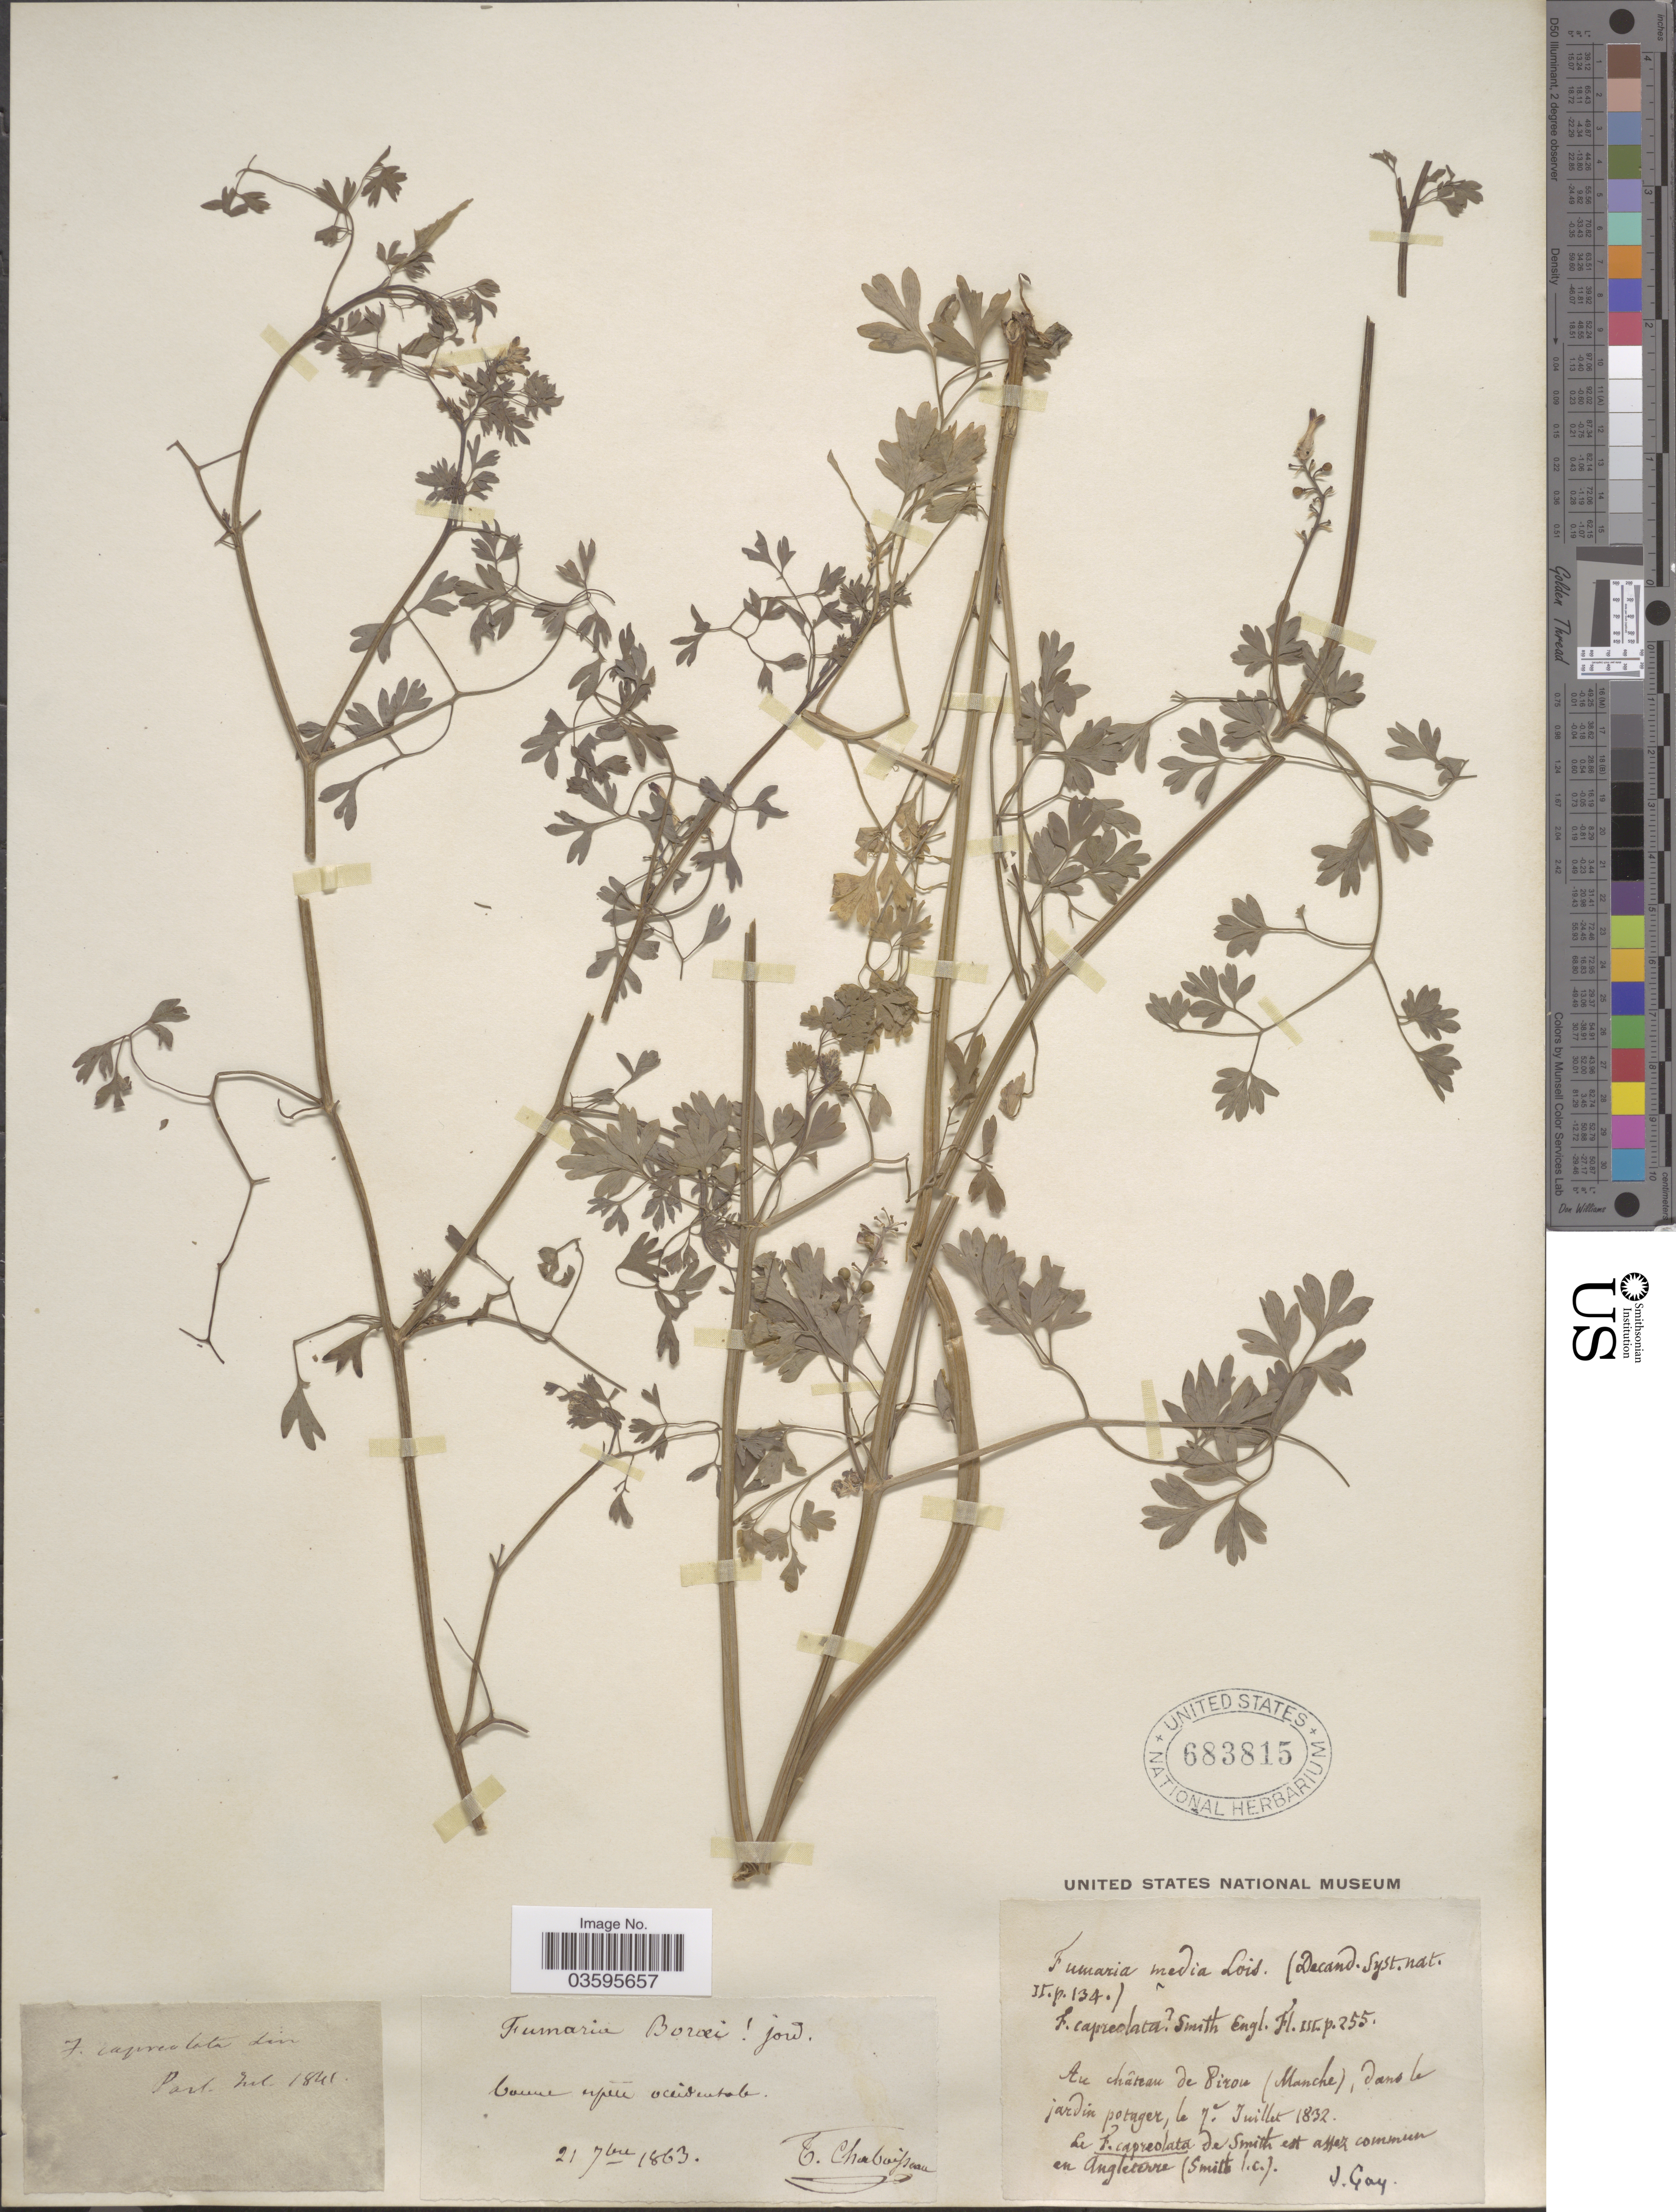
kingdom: Plantae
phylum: Tracheophyta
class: Magnoliopsida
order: Ranunculales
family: Papaveraceae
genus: Fumaria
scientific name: Fumaria boraei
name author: Jord.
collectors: J. Gay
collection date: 1832-07-07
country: France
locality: Au château de Pirou (Manche), dans le jardin potager.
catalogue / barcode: US 683815